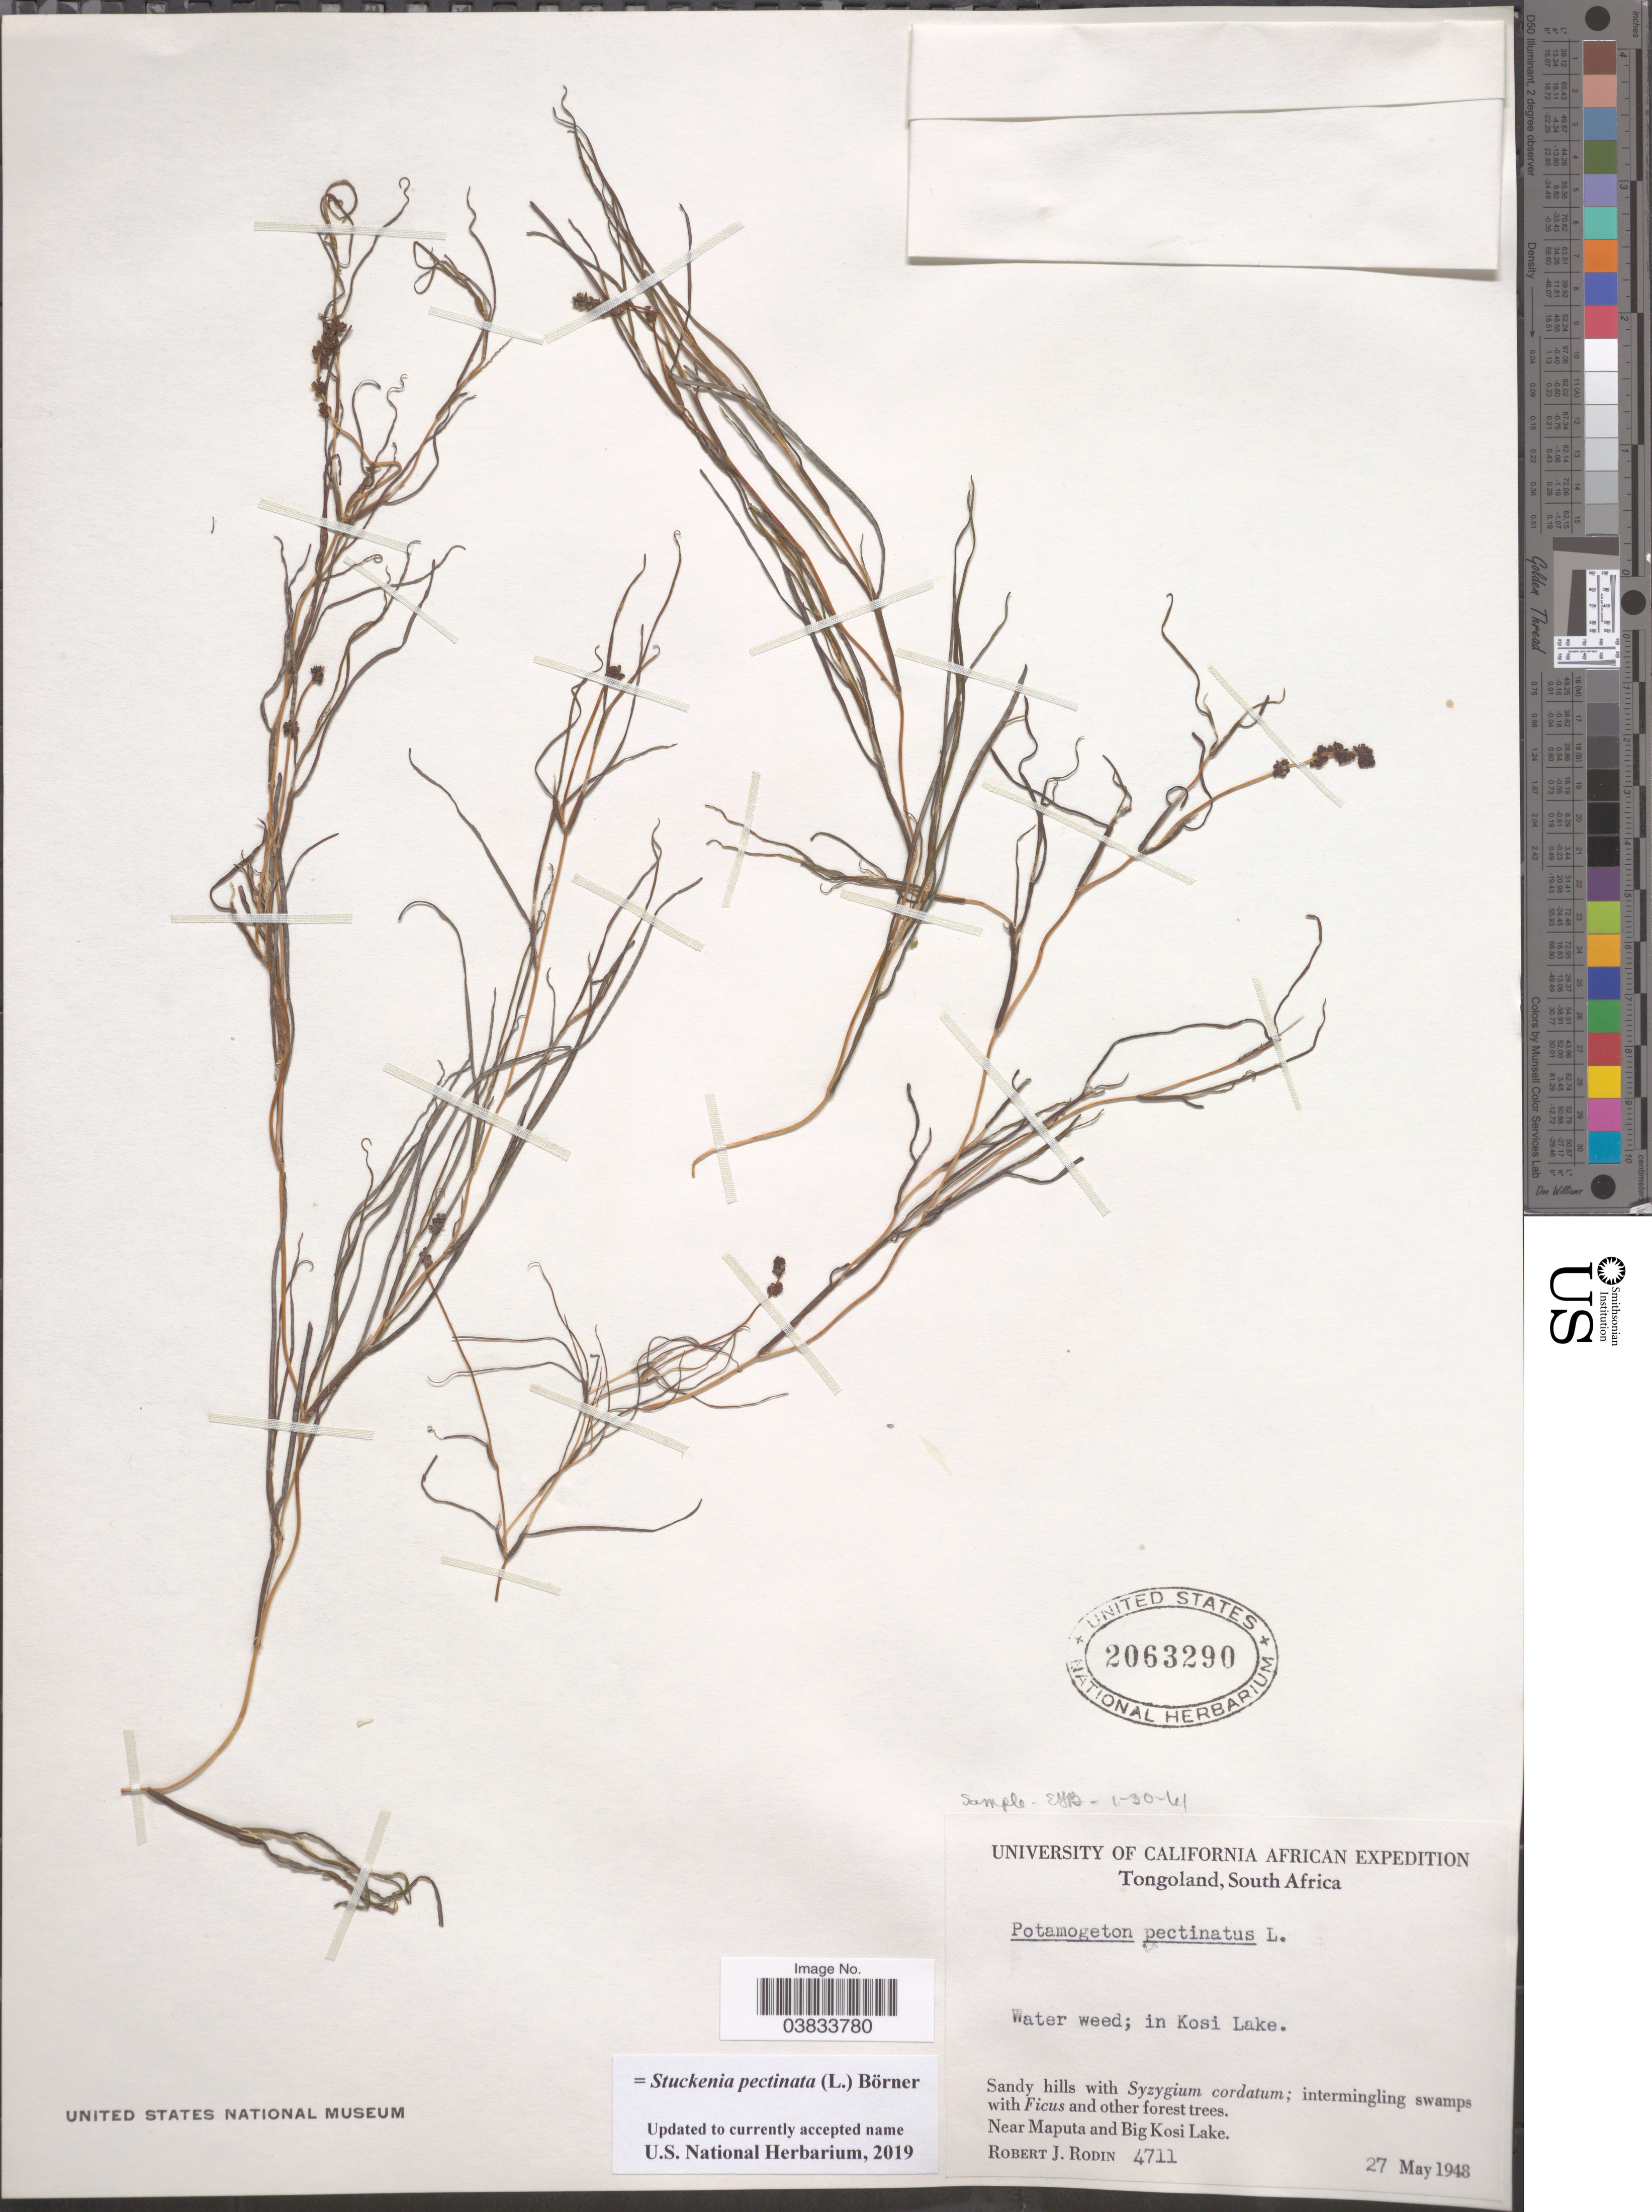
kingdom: Plantae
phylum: Tracheophyta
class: Liliopsida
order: Alismatales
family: Potamogetonaceae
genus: Stuckenia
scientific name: Stuckenia pectinata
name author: (L.) Börner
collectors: R. J. Rodin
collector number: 4711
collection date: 1948-05-27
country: South Africa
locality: Tongoland, South Africa. Water weed; in Kosi Lake. Near Maputa and Big Kosi Lake.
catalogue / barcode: US 2063290